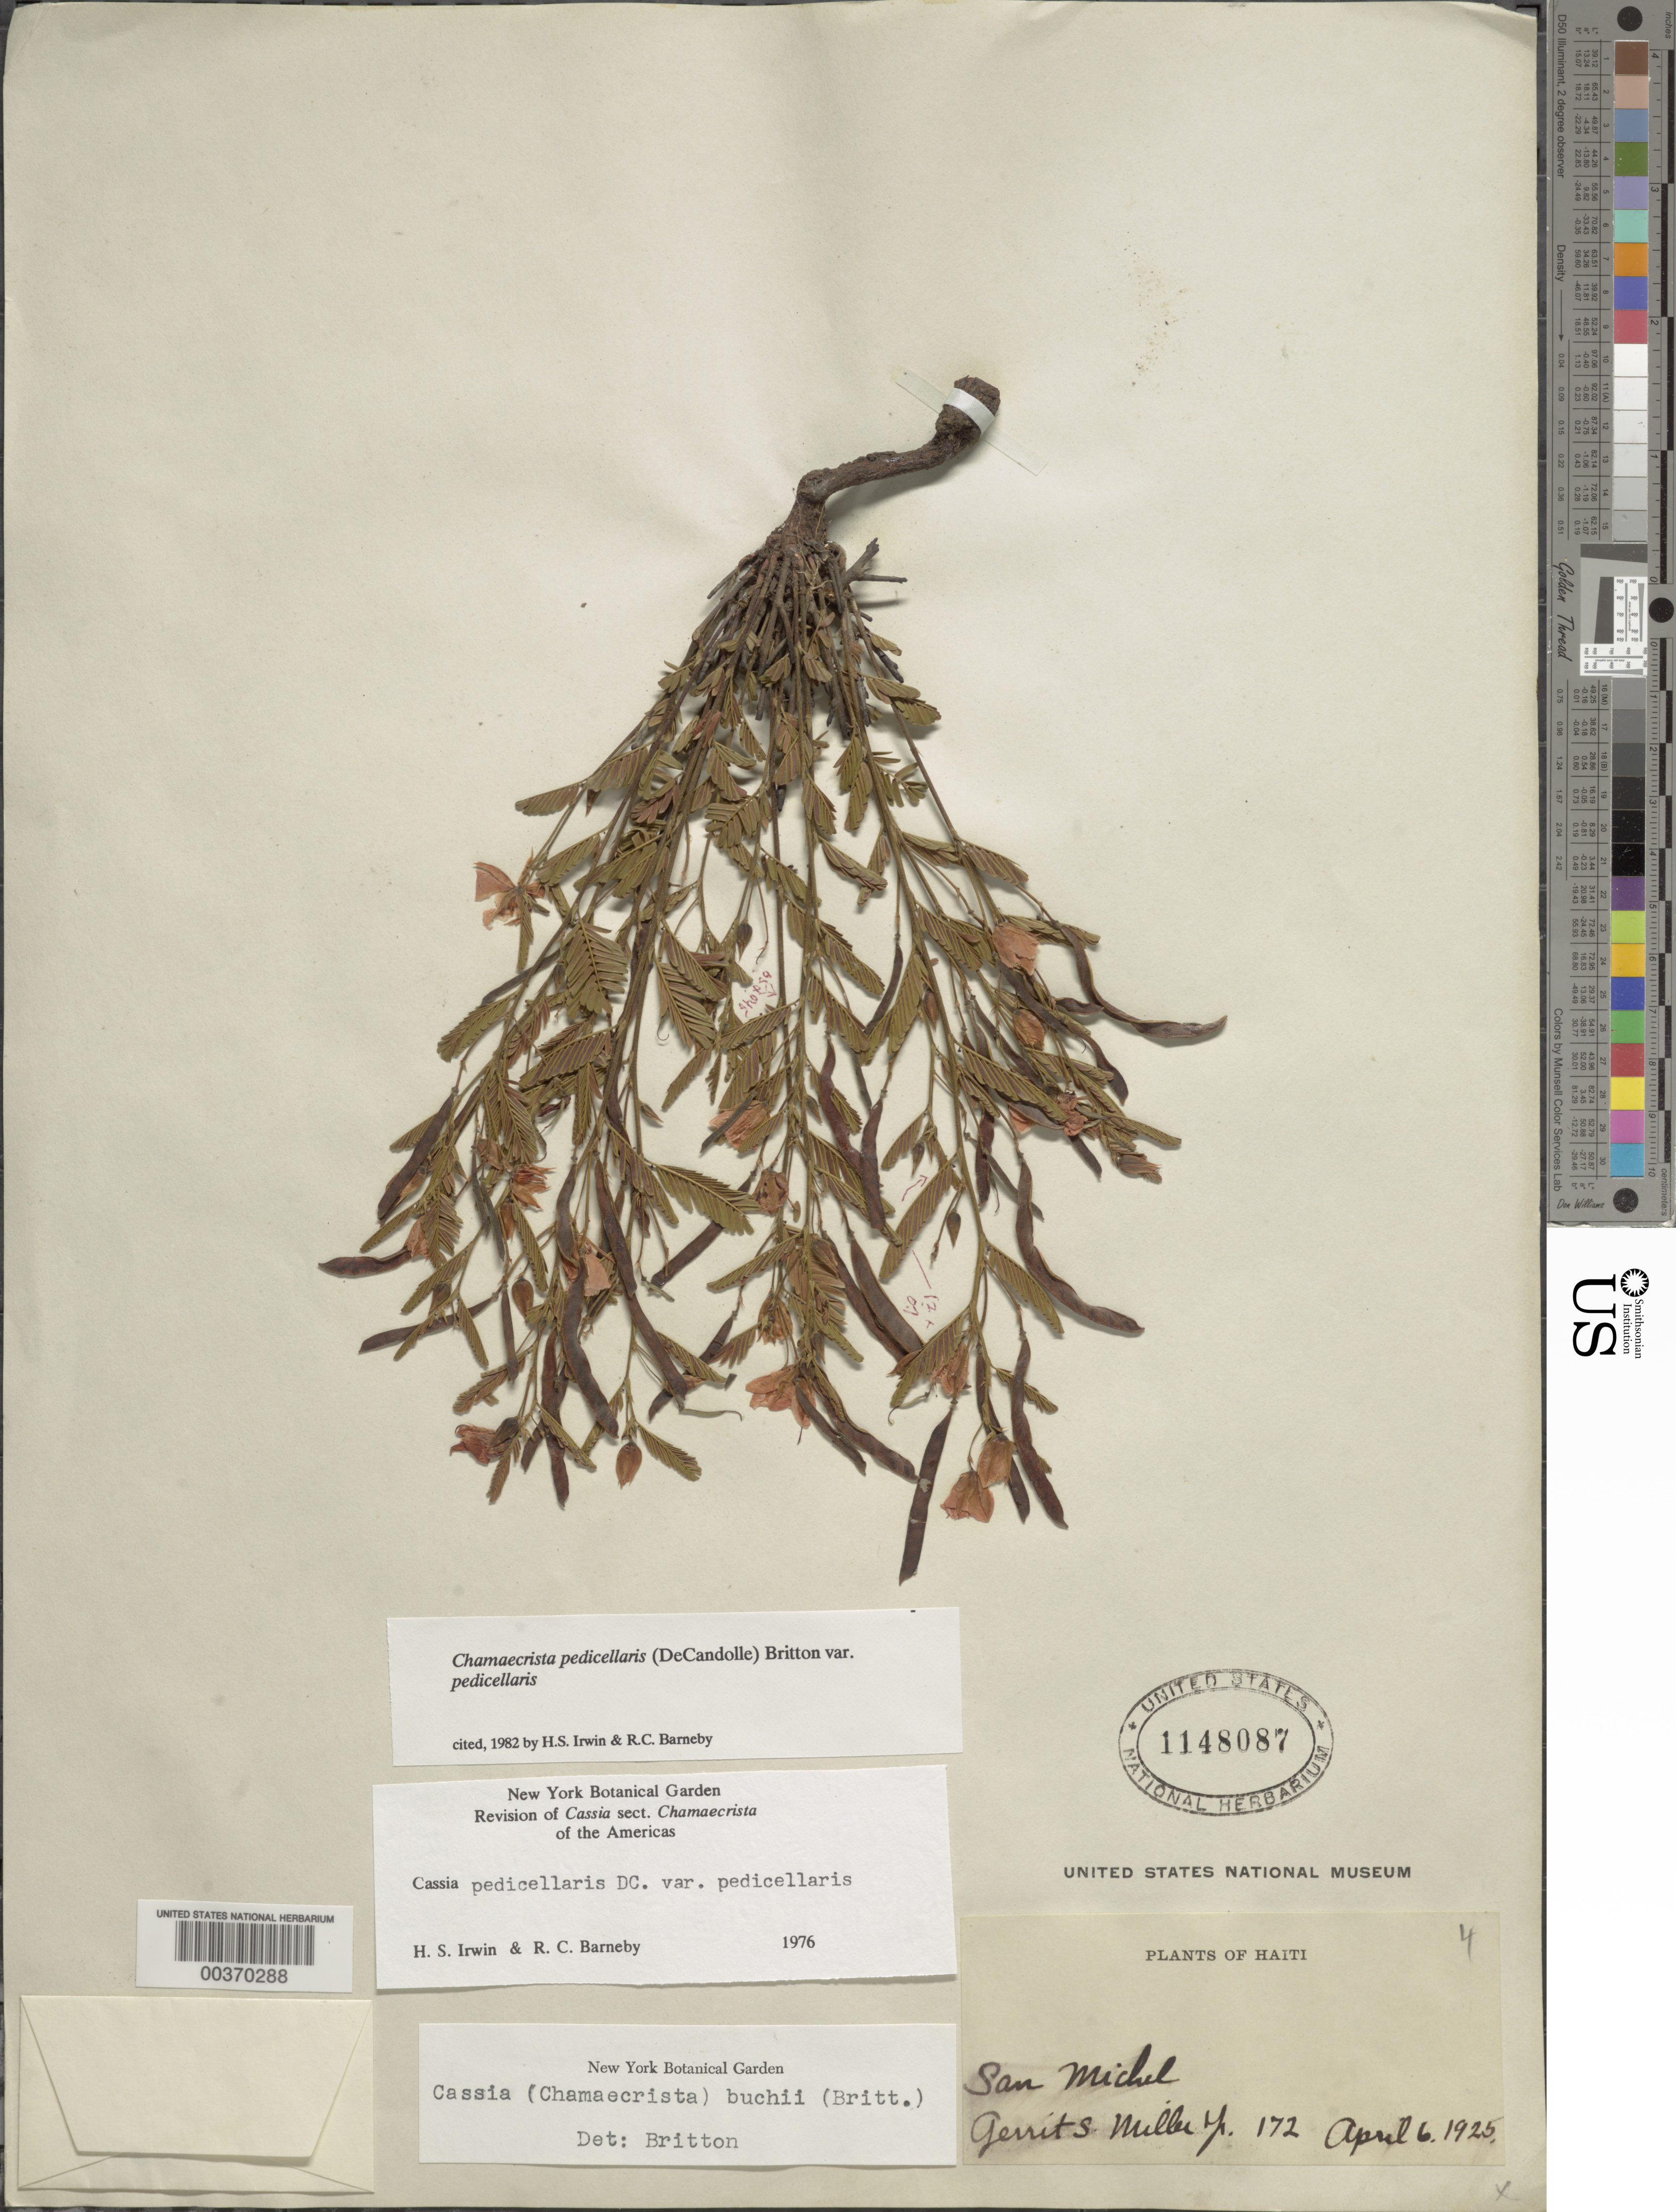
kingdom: Plantae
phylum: Tracheophyta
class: Magnoliopsida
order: Fabales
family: Fabaceae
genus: Chamaecrista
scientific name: Chamaecrista pedicellaris var. pedicellaris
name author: Britton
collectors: G. S. Miller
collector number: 172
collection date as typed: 06 Apr 1925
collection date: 1925-04-06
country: Haiti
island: Hispaniola Island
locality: San michel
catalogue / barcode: US 1148087